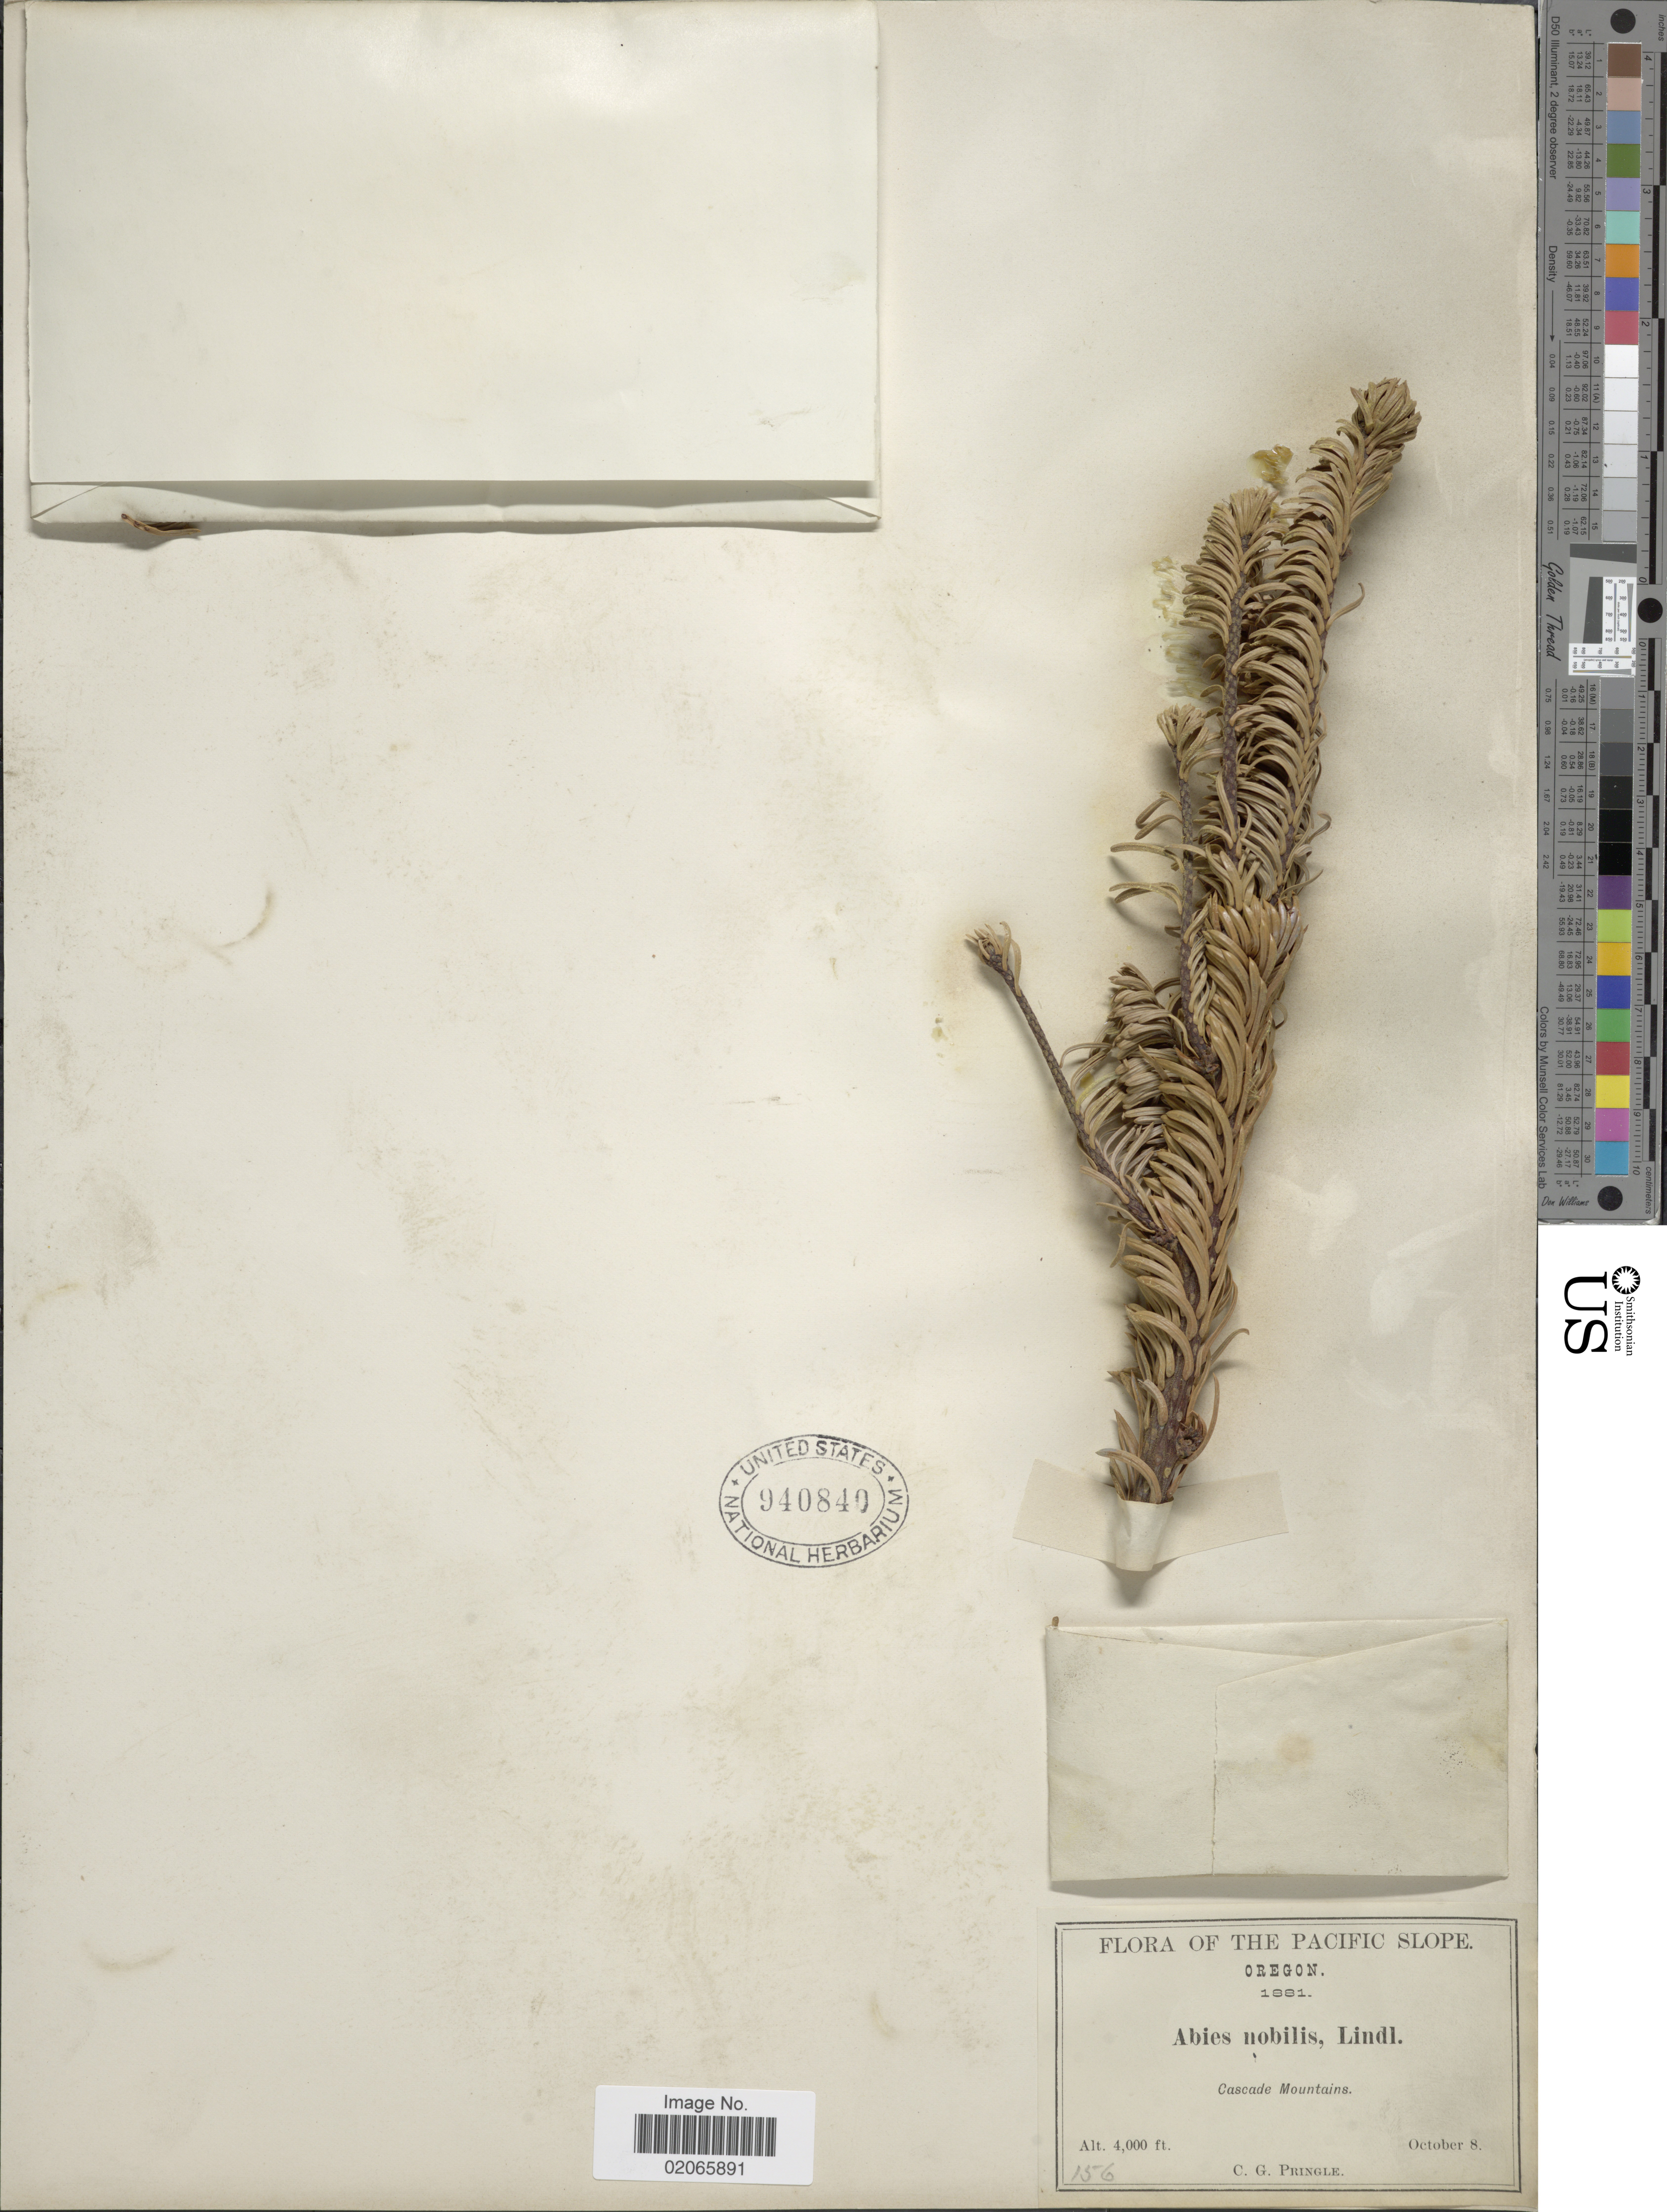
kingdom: Plantae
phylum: Tracheophyta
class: Pinopsida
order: Pinales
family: Pinaceae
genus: Abies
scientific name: Abies procera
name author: Rehder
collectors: C. G. Pringle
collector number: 156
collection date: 1881-10-08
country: United States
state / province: Oregon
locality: The Pacific Slope. Cascade Mountains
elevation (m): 1219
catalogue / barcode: US 940840